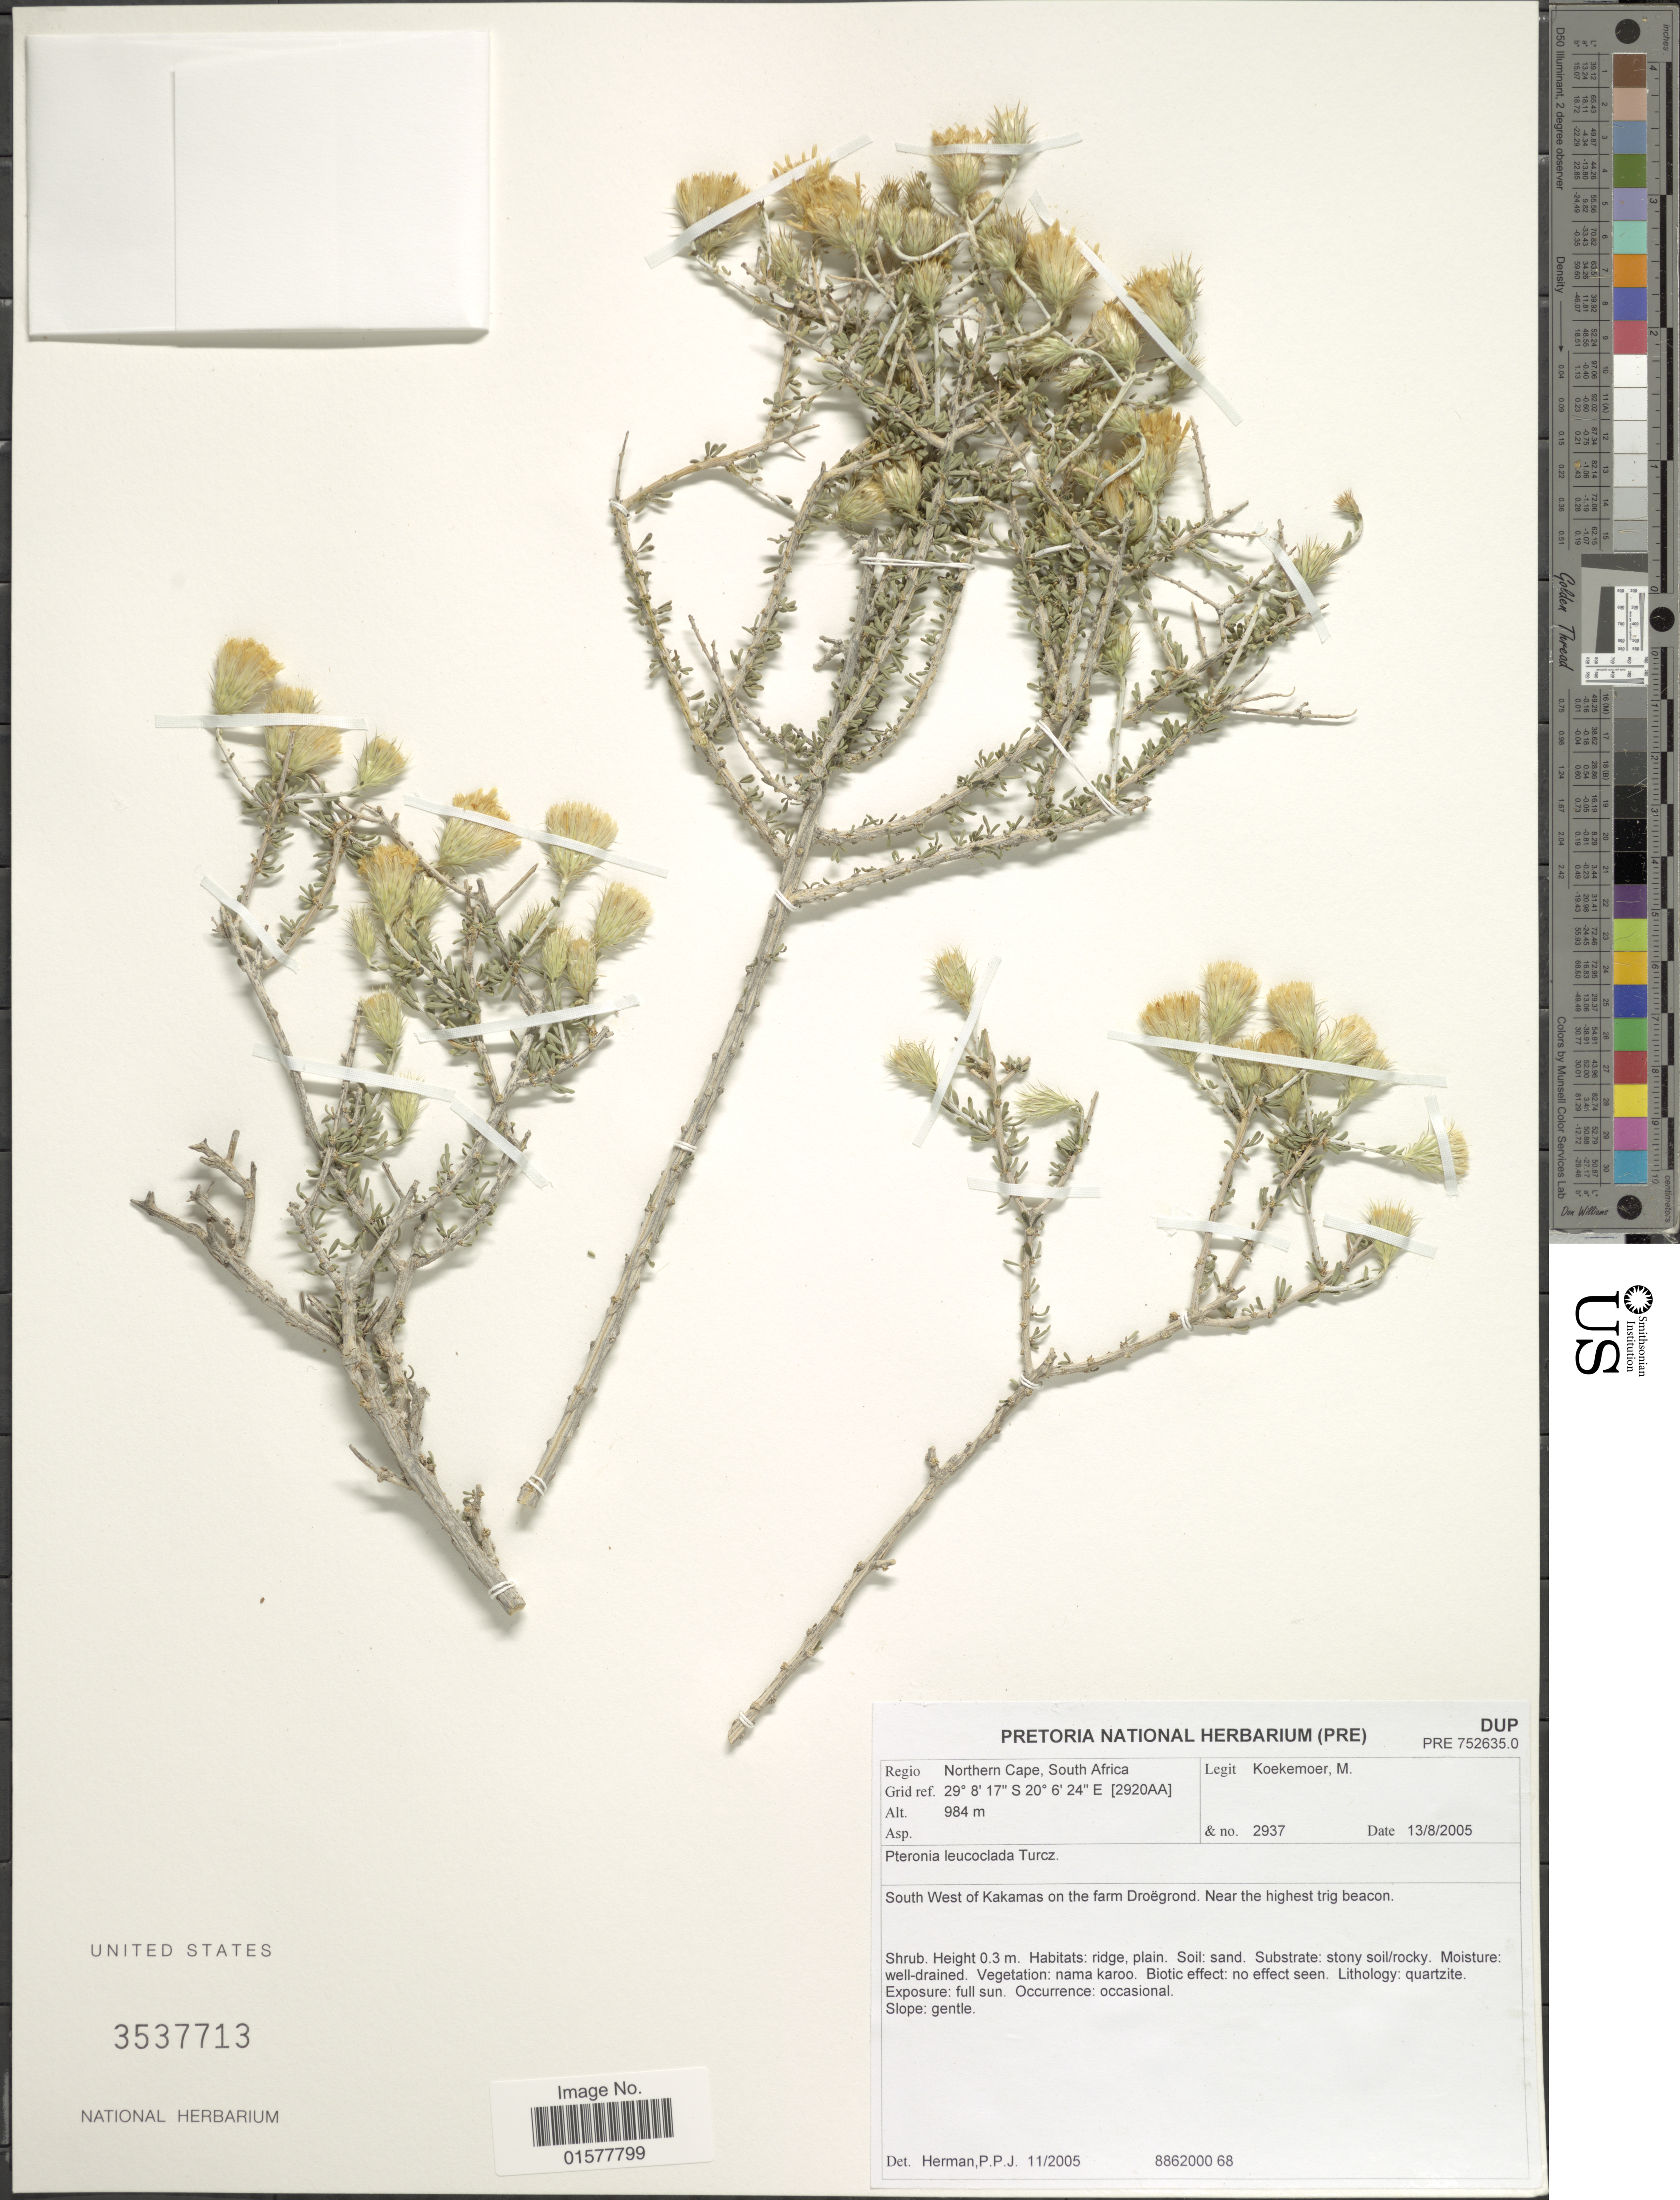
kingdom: Plantae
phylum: Tracheophyta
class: Magnoliopsida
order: Asterales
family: Asteraceae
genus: Pteronia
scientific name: Pteronia leucoclada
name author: Turcz.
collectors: M. Koekemoer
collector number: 2937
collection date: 2005-08-13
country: South Africa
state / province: Northern Cape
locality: Regio Northern Cape, South Africa, Grid ref. [2920AA], South West of Kakamas on the farm Droegrond, Near the highest trig beacon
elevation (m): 984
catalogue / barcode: US 3537713